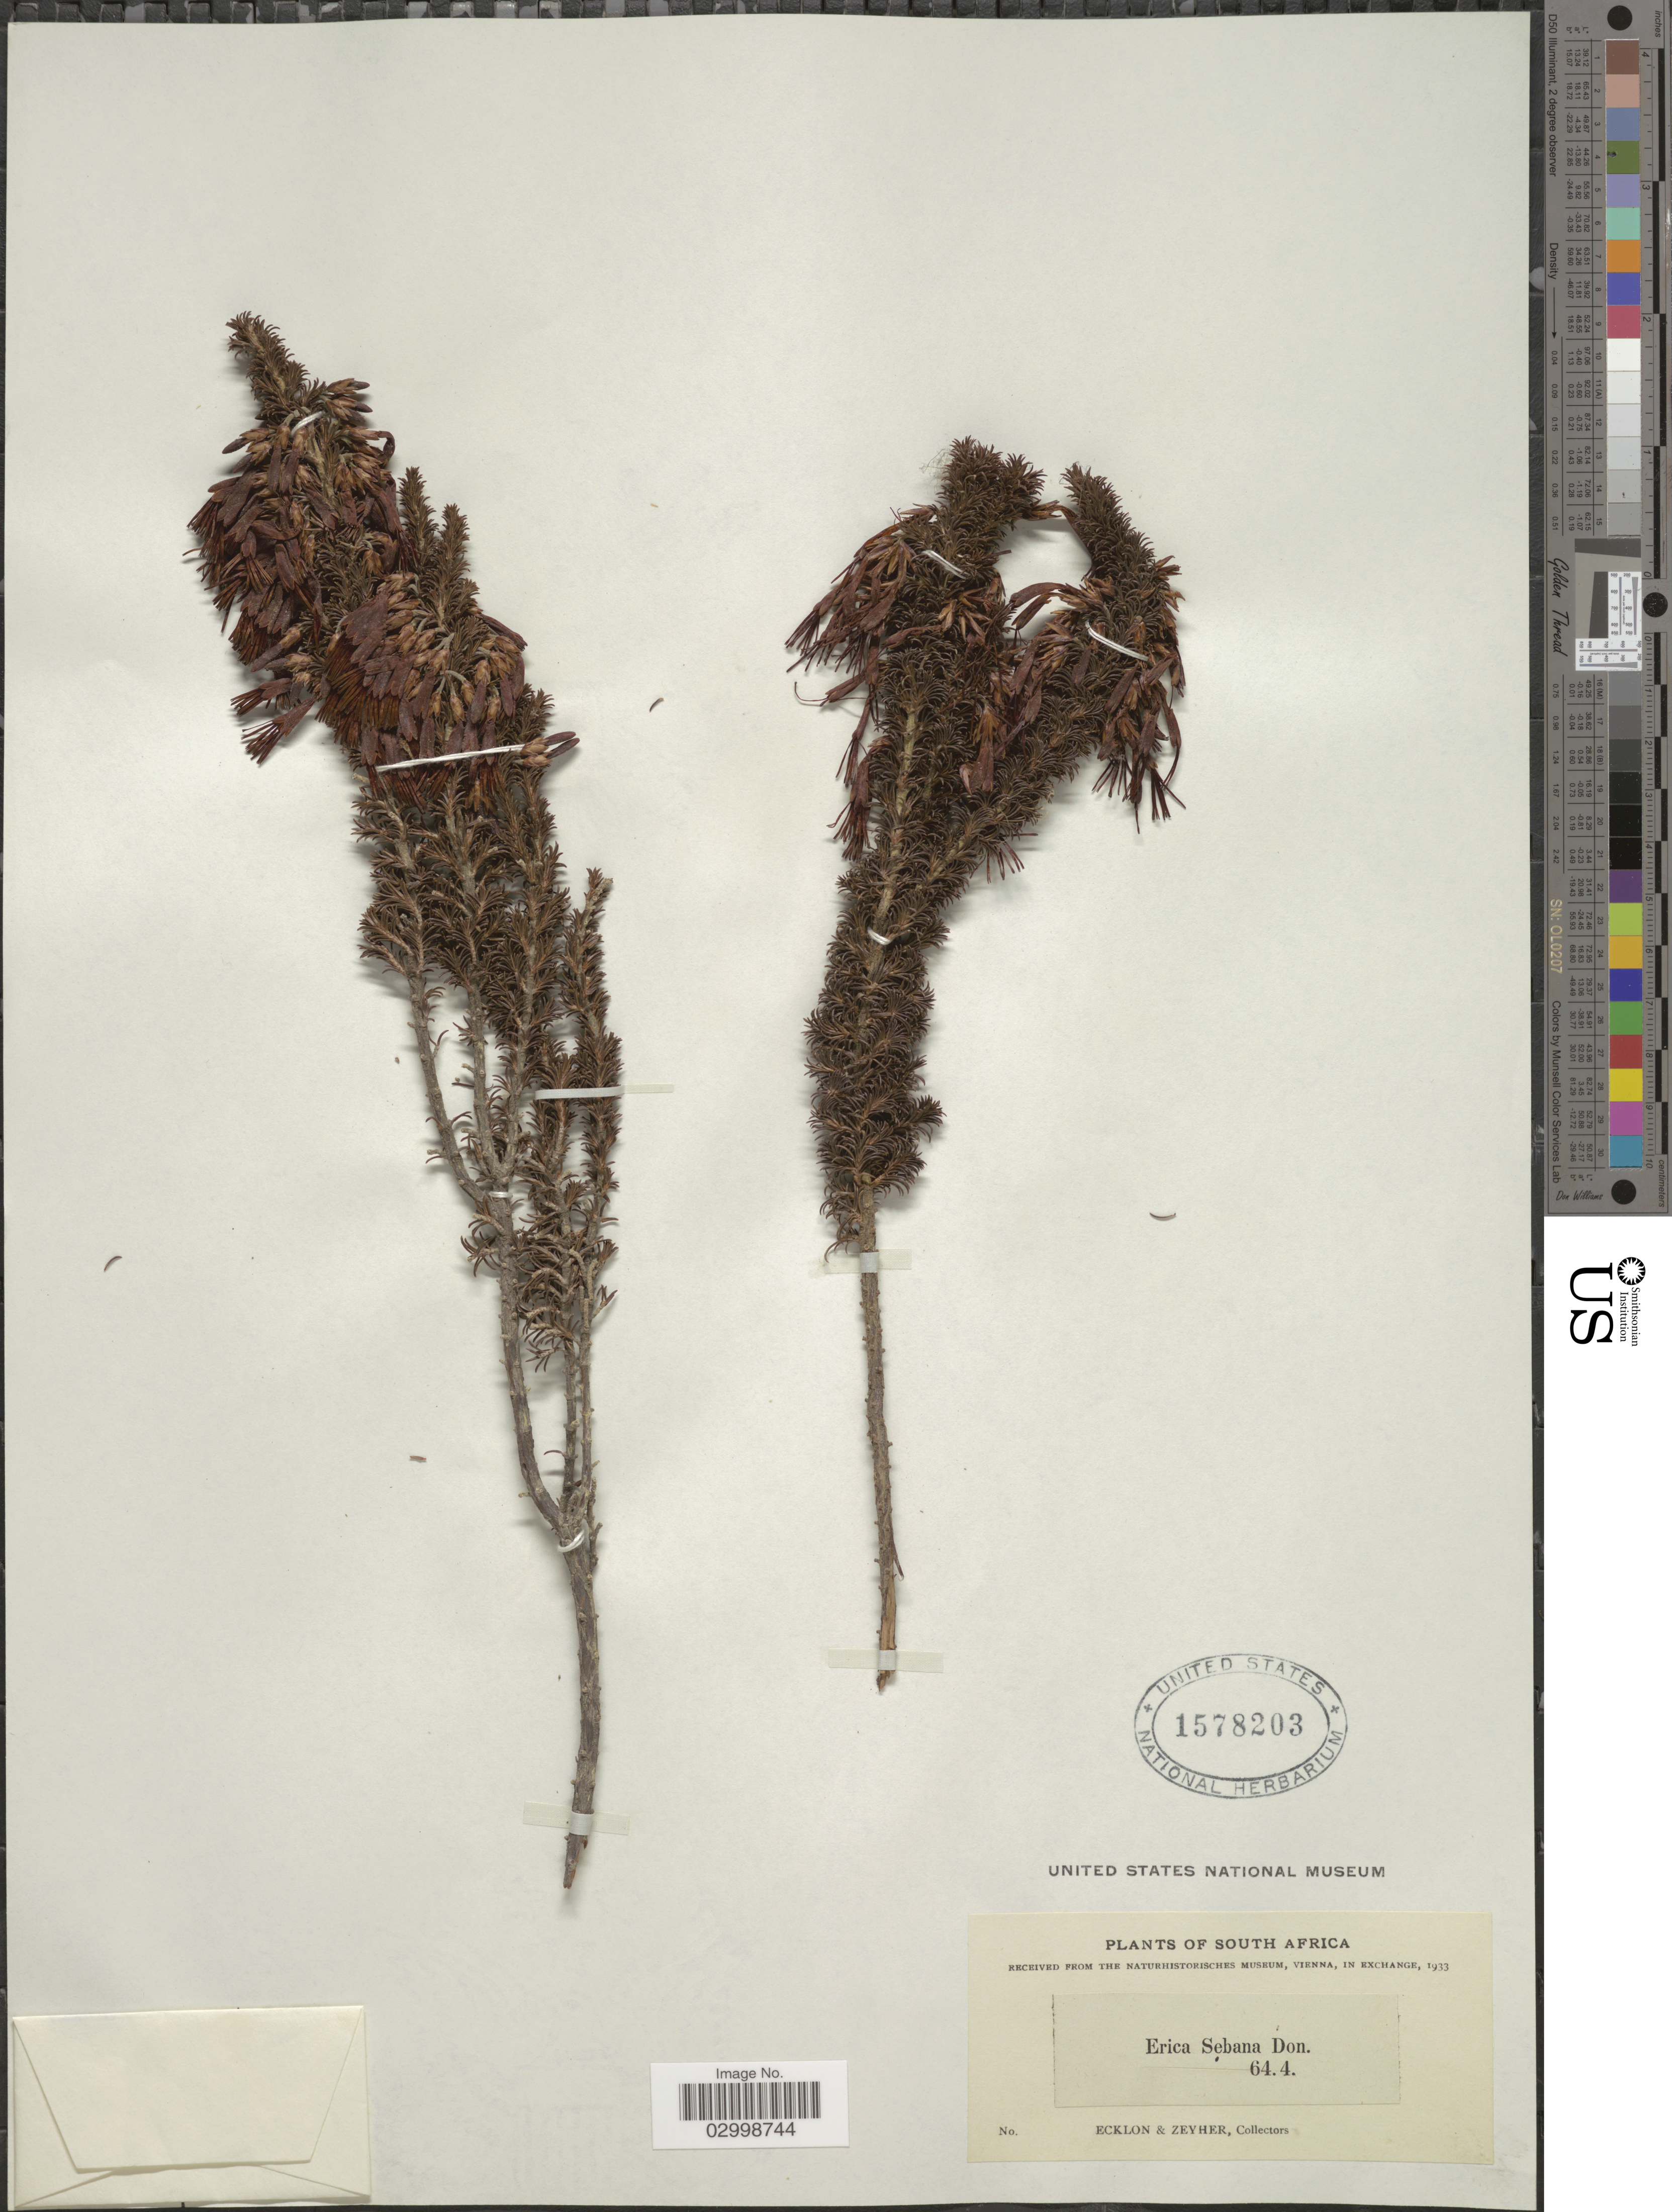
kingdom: Plantae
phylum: Tracheophyta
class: Magnoliopsida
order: Ericales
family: Ericaceae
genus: Erica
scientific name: Erica sebana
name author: Donn ex Willd.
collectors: -. Ecklon & -. Zeyher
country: South Africa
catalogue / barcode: US 1578203